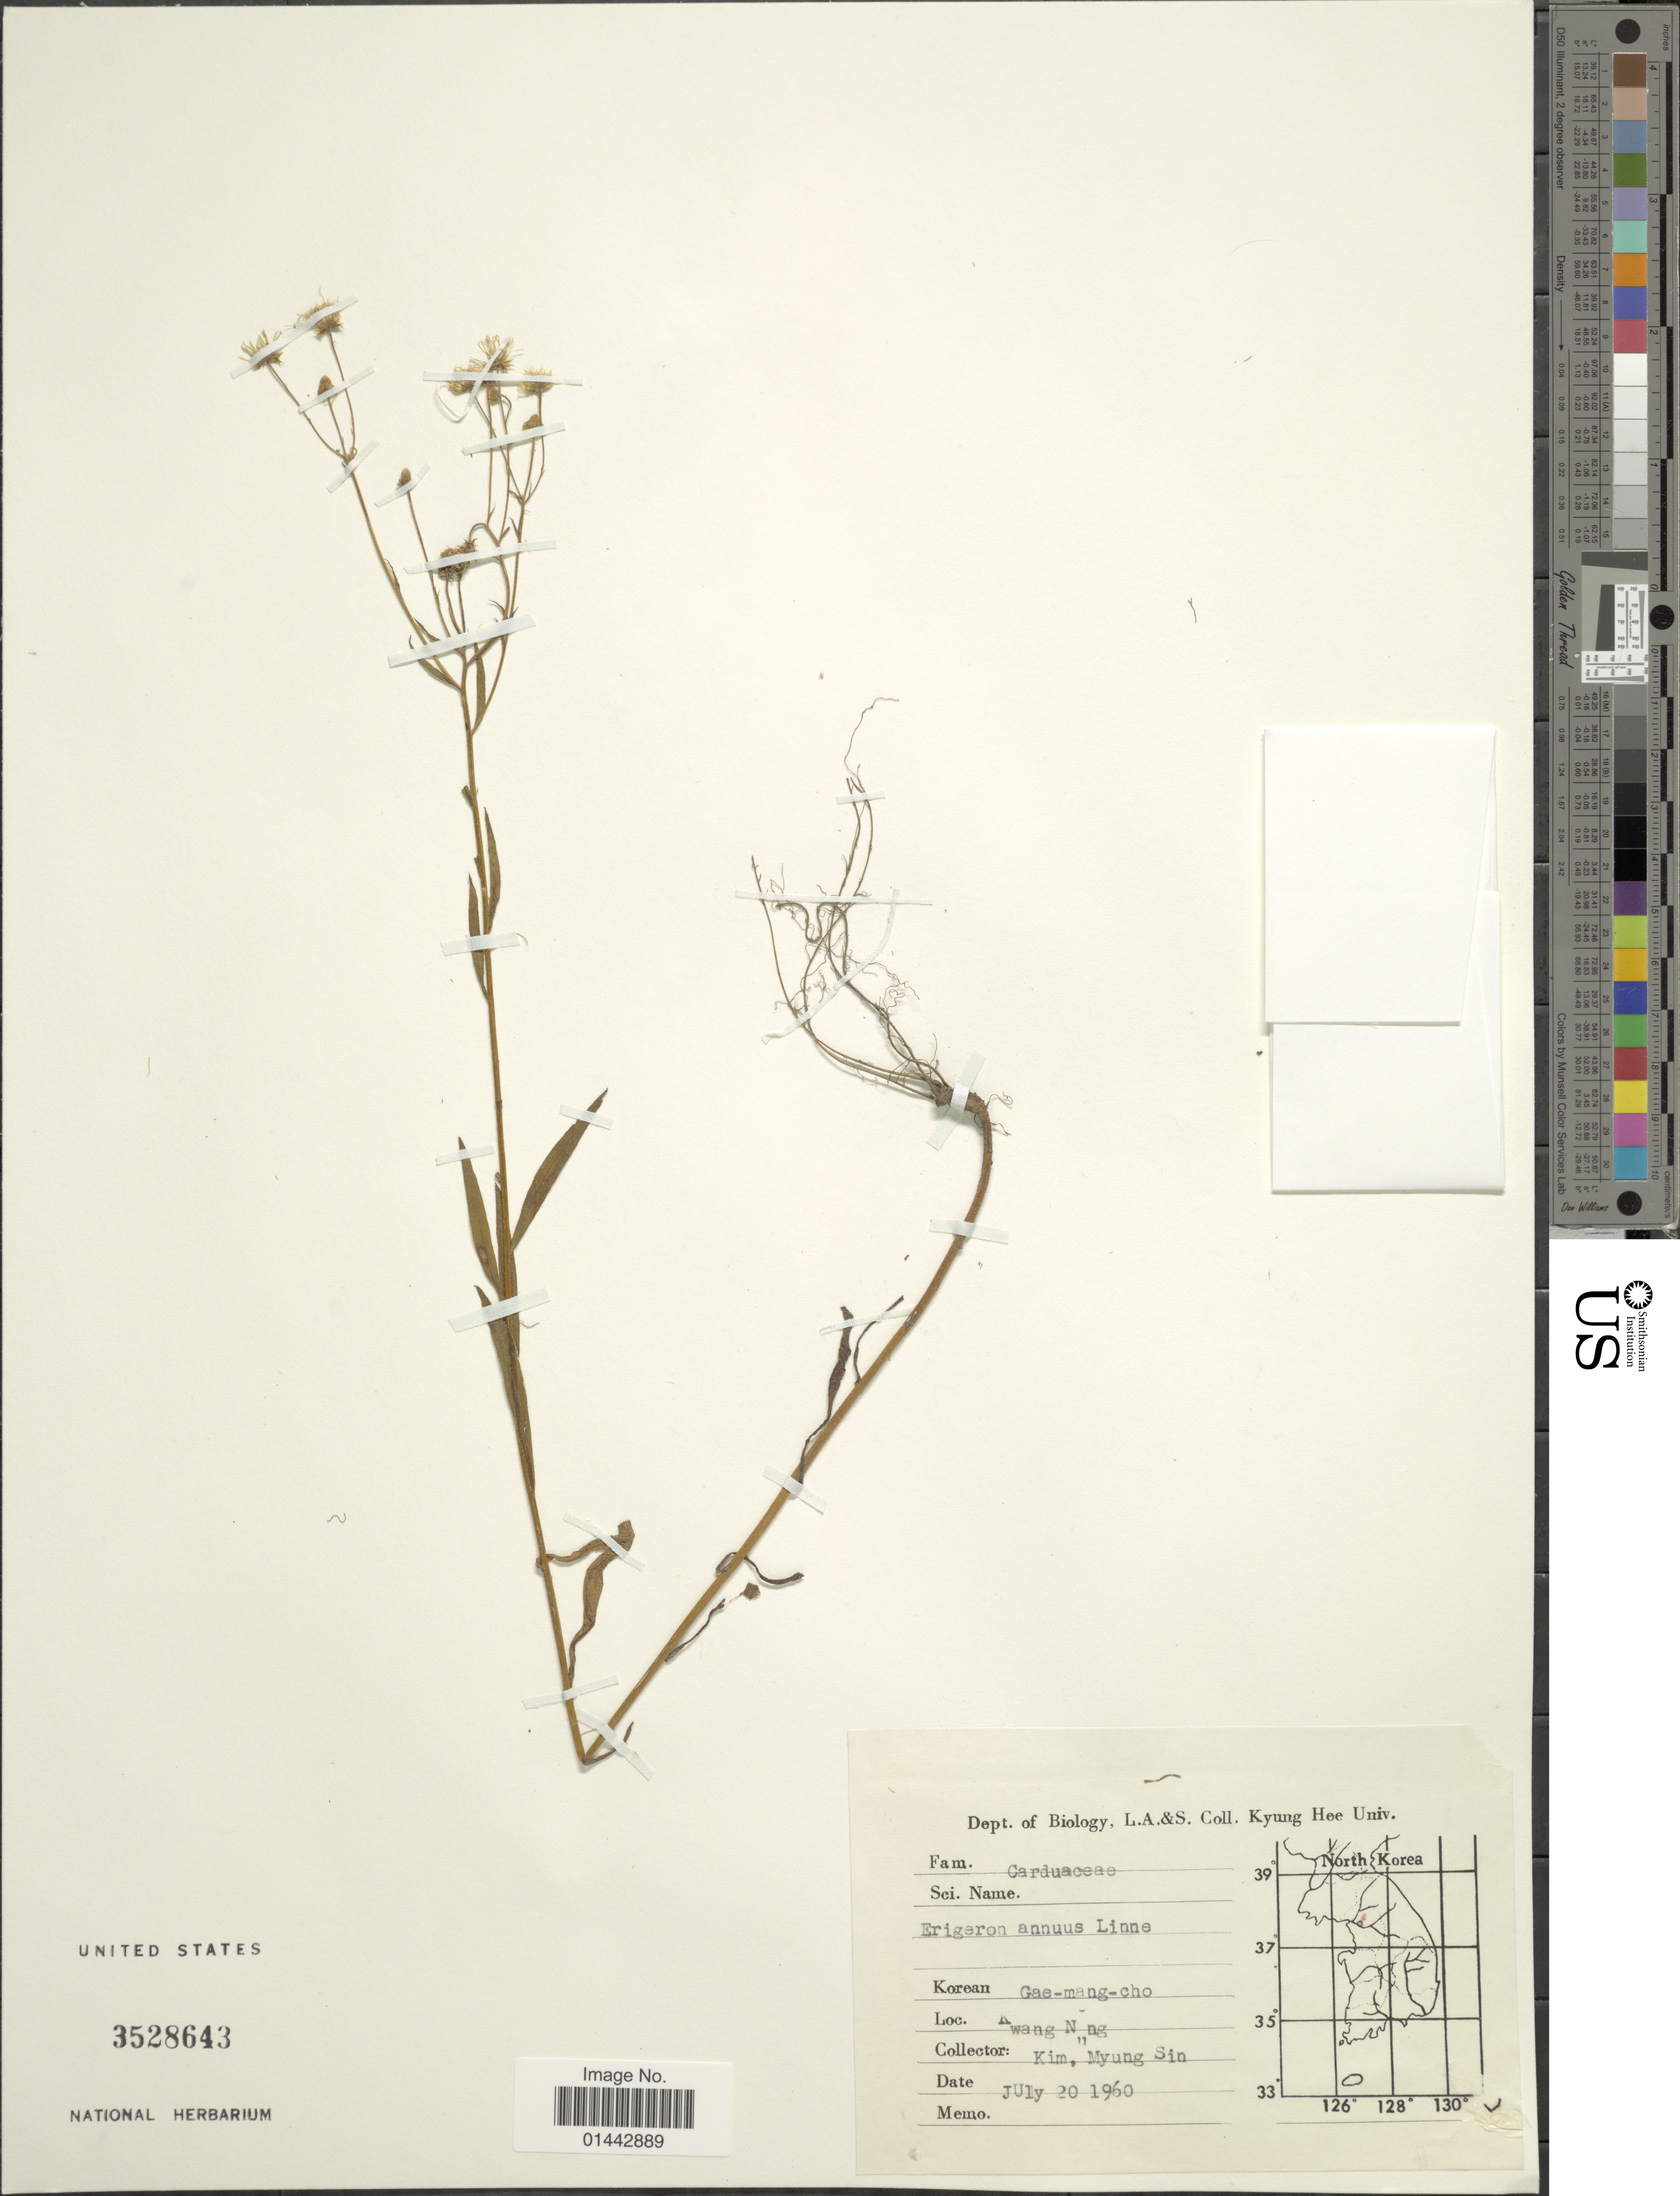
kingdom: Plantae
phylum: Tracheophyta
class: Magnoliopsida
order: Asterales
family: Asteraceae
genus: Erigeron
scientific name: Erigeron annuus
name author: (L.) Pers.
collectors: M. S. Kim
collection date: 1960-07-20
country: South Korea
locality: Kwang Nung.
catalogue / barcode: US 3528643